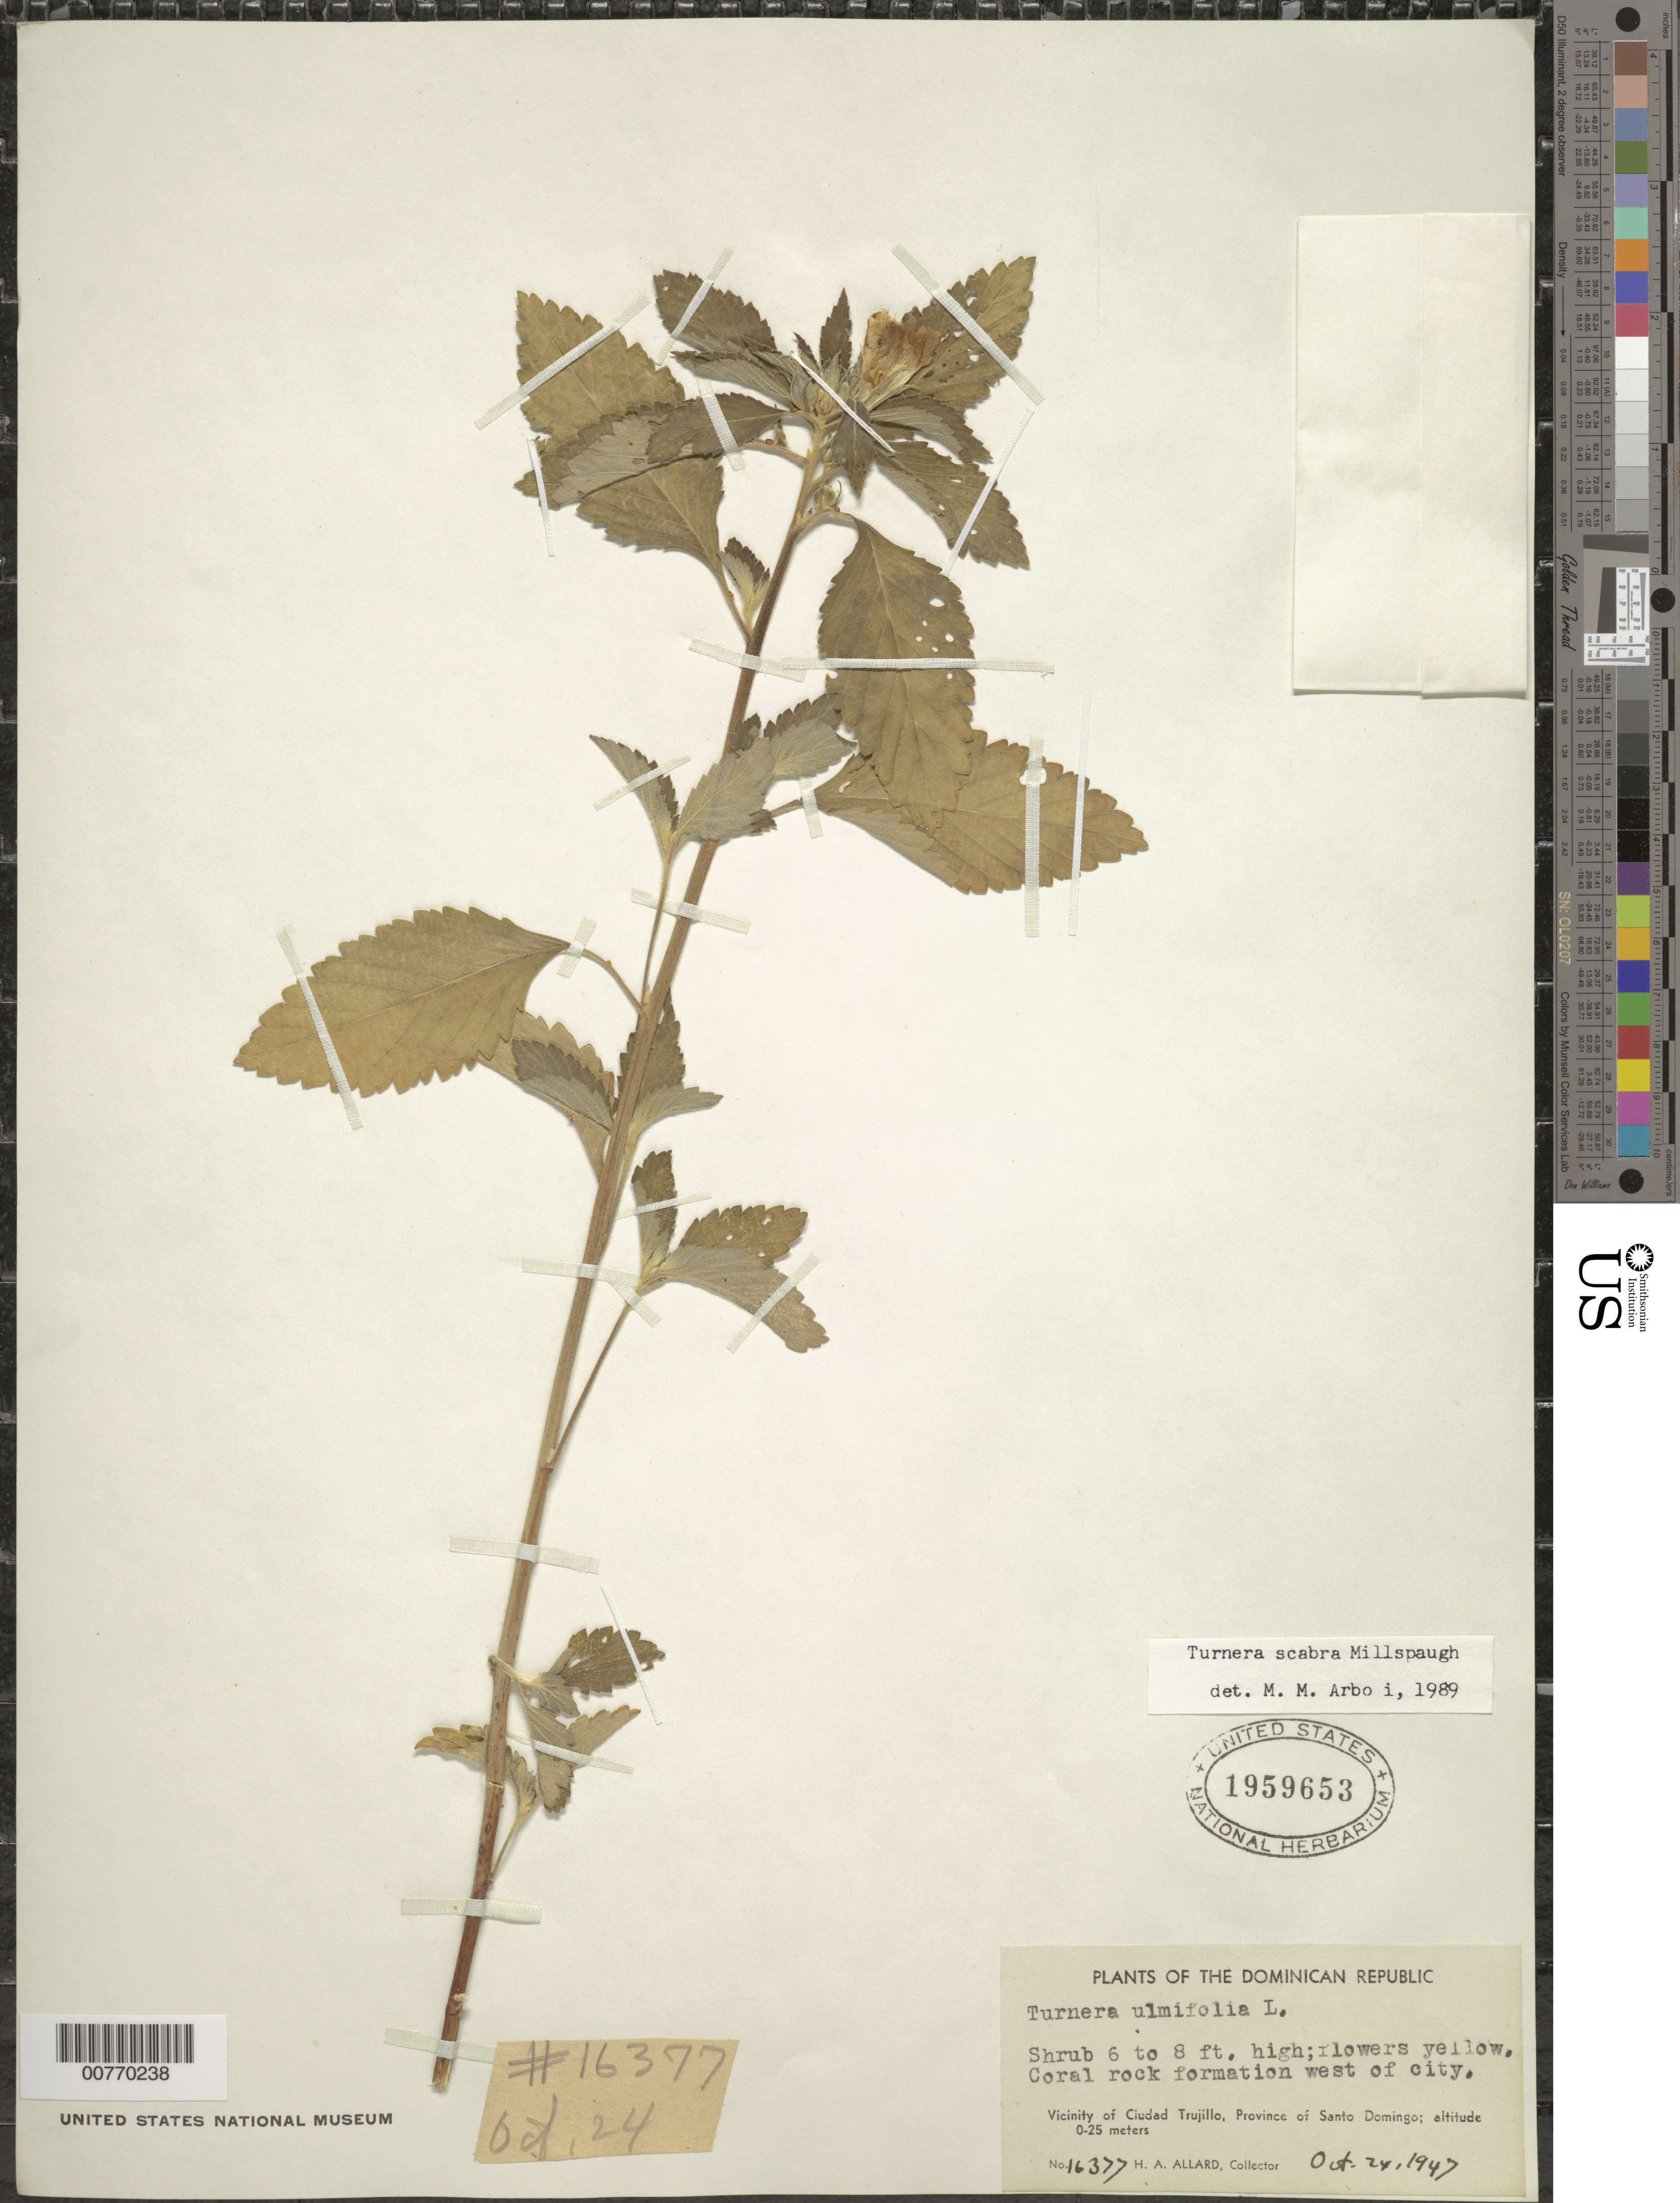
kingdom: Plantae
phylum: Tracheophyta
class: Magnoliopsida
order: Malpighiales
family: Turneraceae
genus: Turnera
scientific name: Turnera ulmifolia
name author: L.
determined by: Arbo, M. M.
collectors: H. A. Allard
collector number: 16377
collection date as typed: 24 Oct 1947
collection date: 1947-10-24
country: Dominican Republic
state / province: Santo Domingo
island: Hispaniola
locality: Vicinity of Ciudad Trujillo, west of city.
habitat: Coral rock formation.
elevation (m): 0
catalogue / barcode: US 1959653